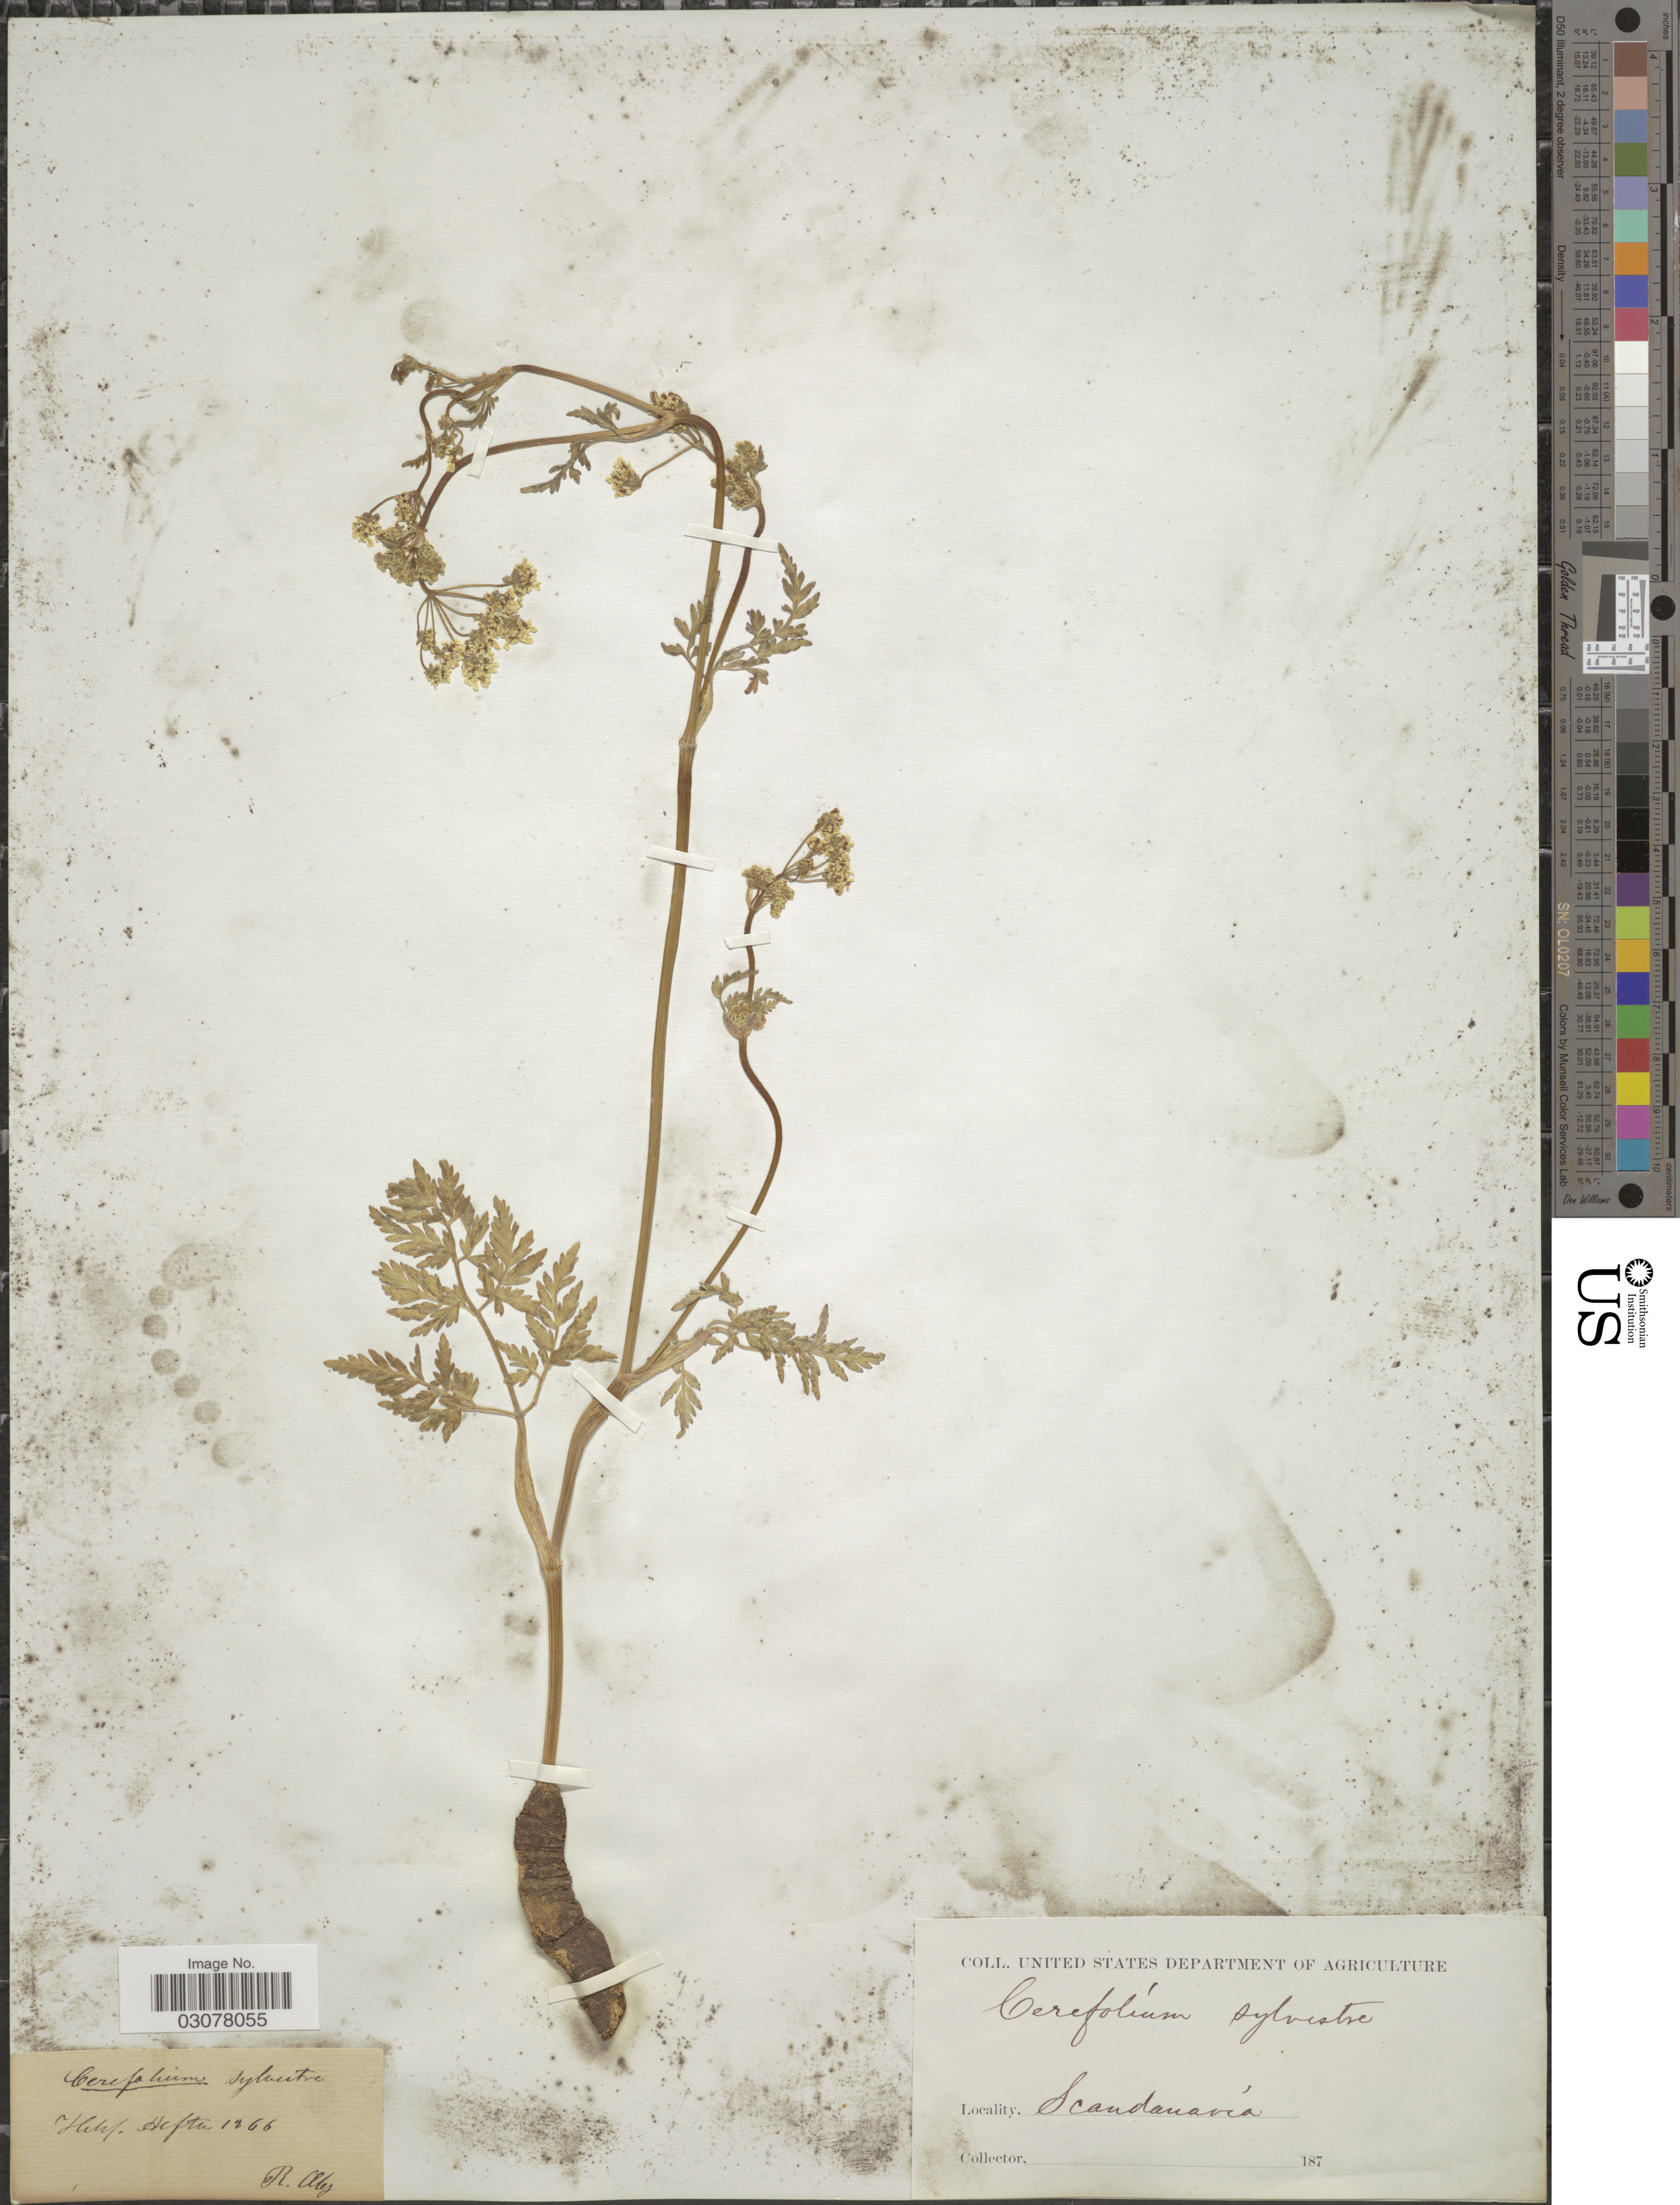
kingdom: Plantae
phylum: Tracheophyta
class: Magnoliopsida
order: Apiales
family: Apiaceae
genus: Anthriscus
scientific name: Anthriscus sylvestris subsp. sylvestris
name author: (L.) Hoffm.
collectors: R. Alej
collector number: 1266?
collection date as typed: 187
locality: Scandinavia.